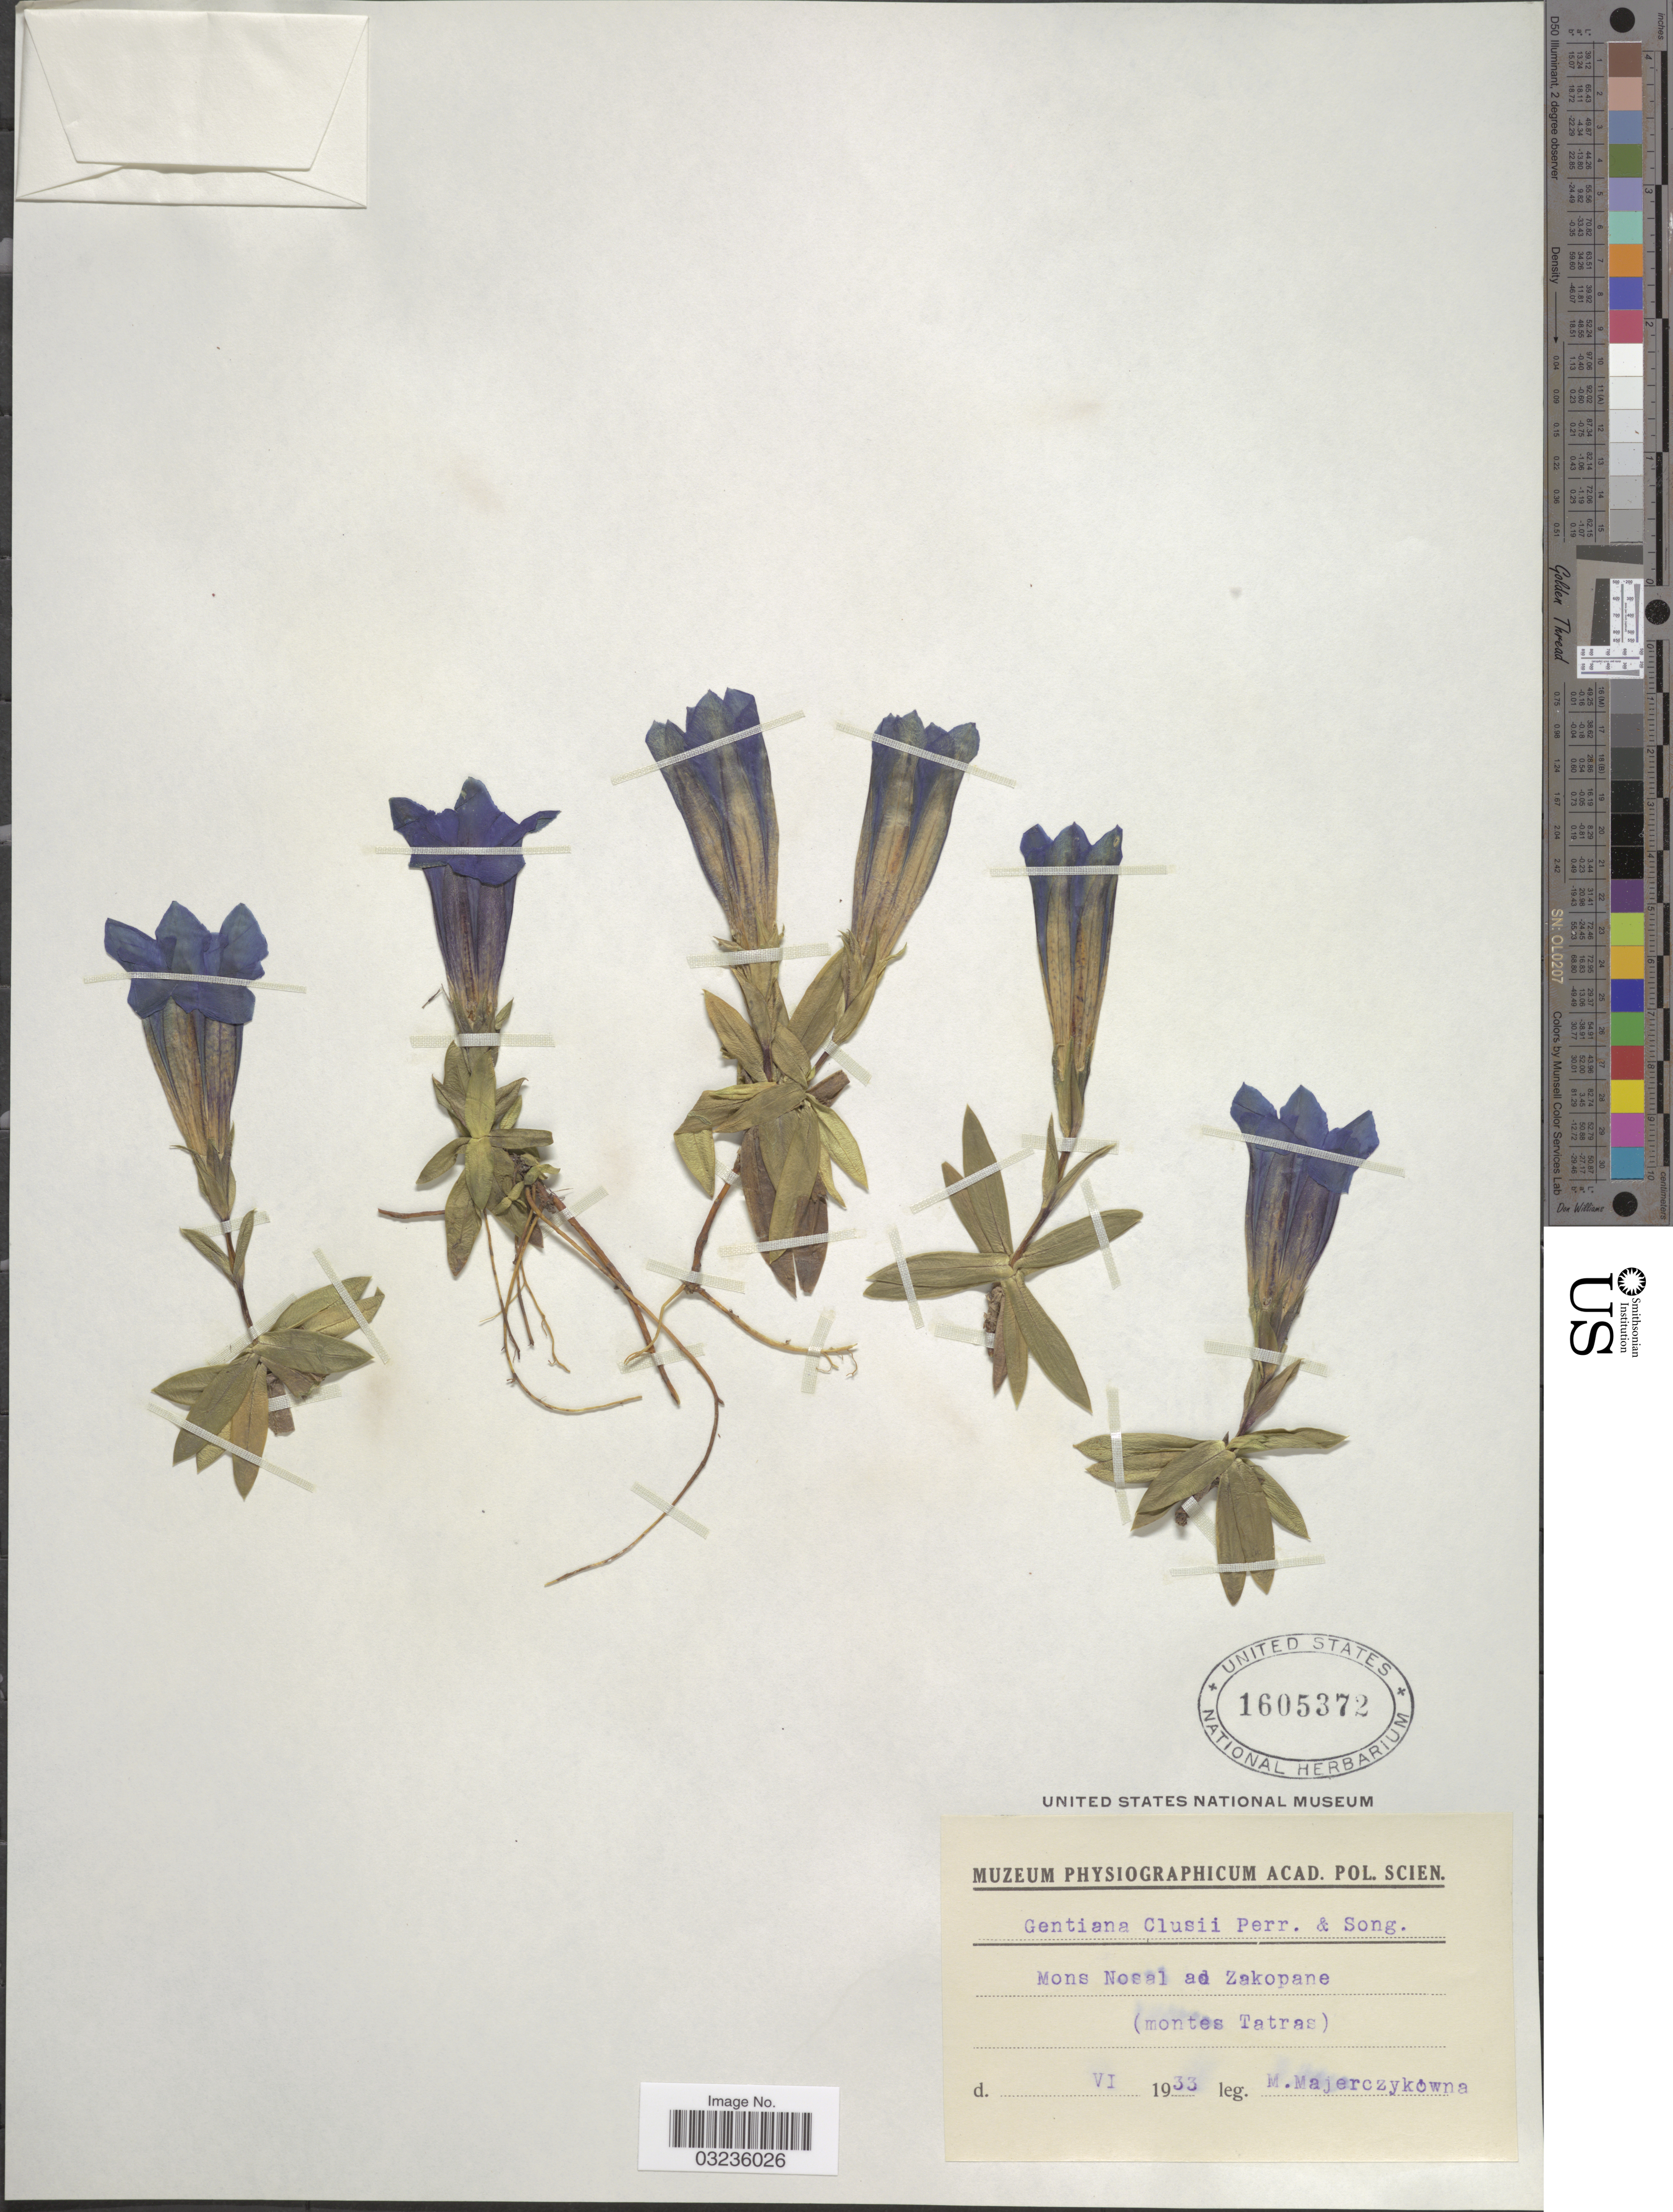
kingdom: Plantae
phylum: Tracheophyta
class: Magnoliopsida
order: Gentianales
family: Gentianaceae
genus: Gentiana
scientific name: Gentiana clusii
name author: Perr. & Songeon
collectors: M. Majerczykowna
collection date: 1933-06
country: Poland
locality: Mons Nosal ad Zakopane (montes Tatras).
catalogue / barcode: US 1605372